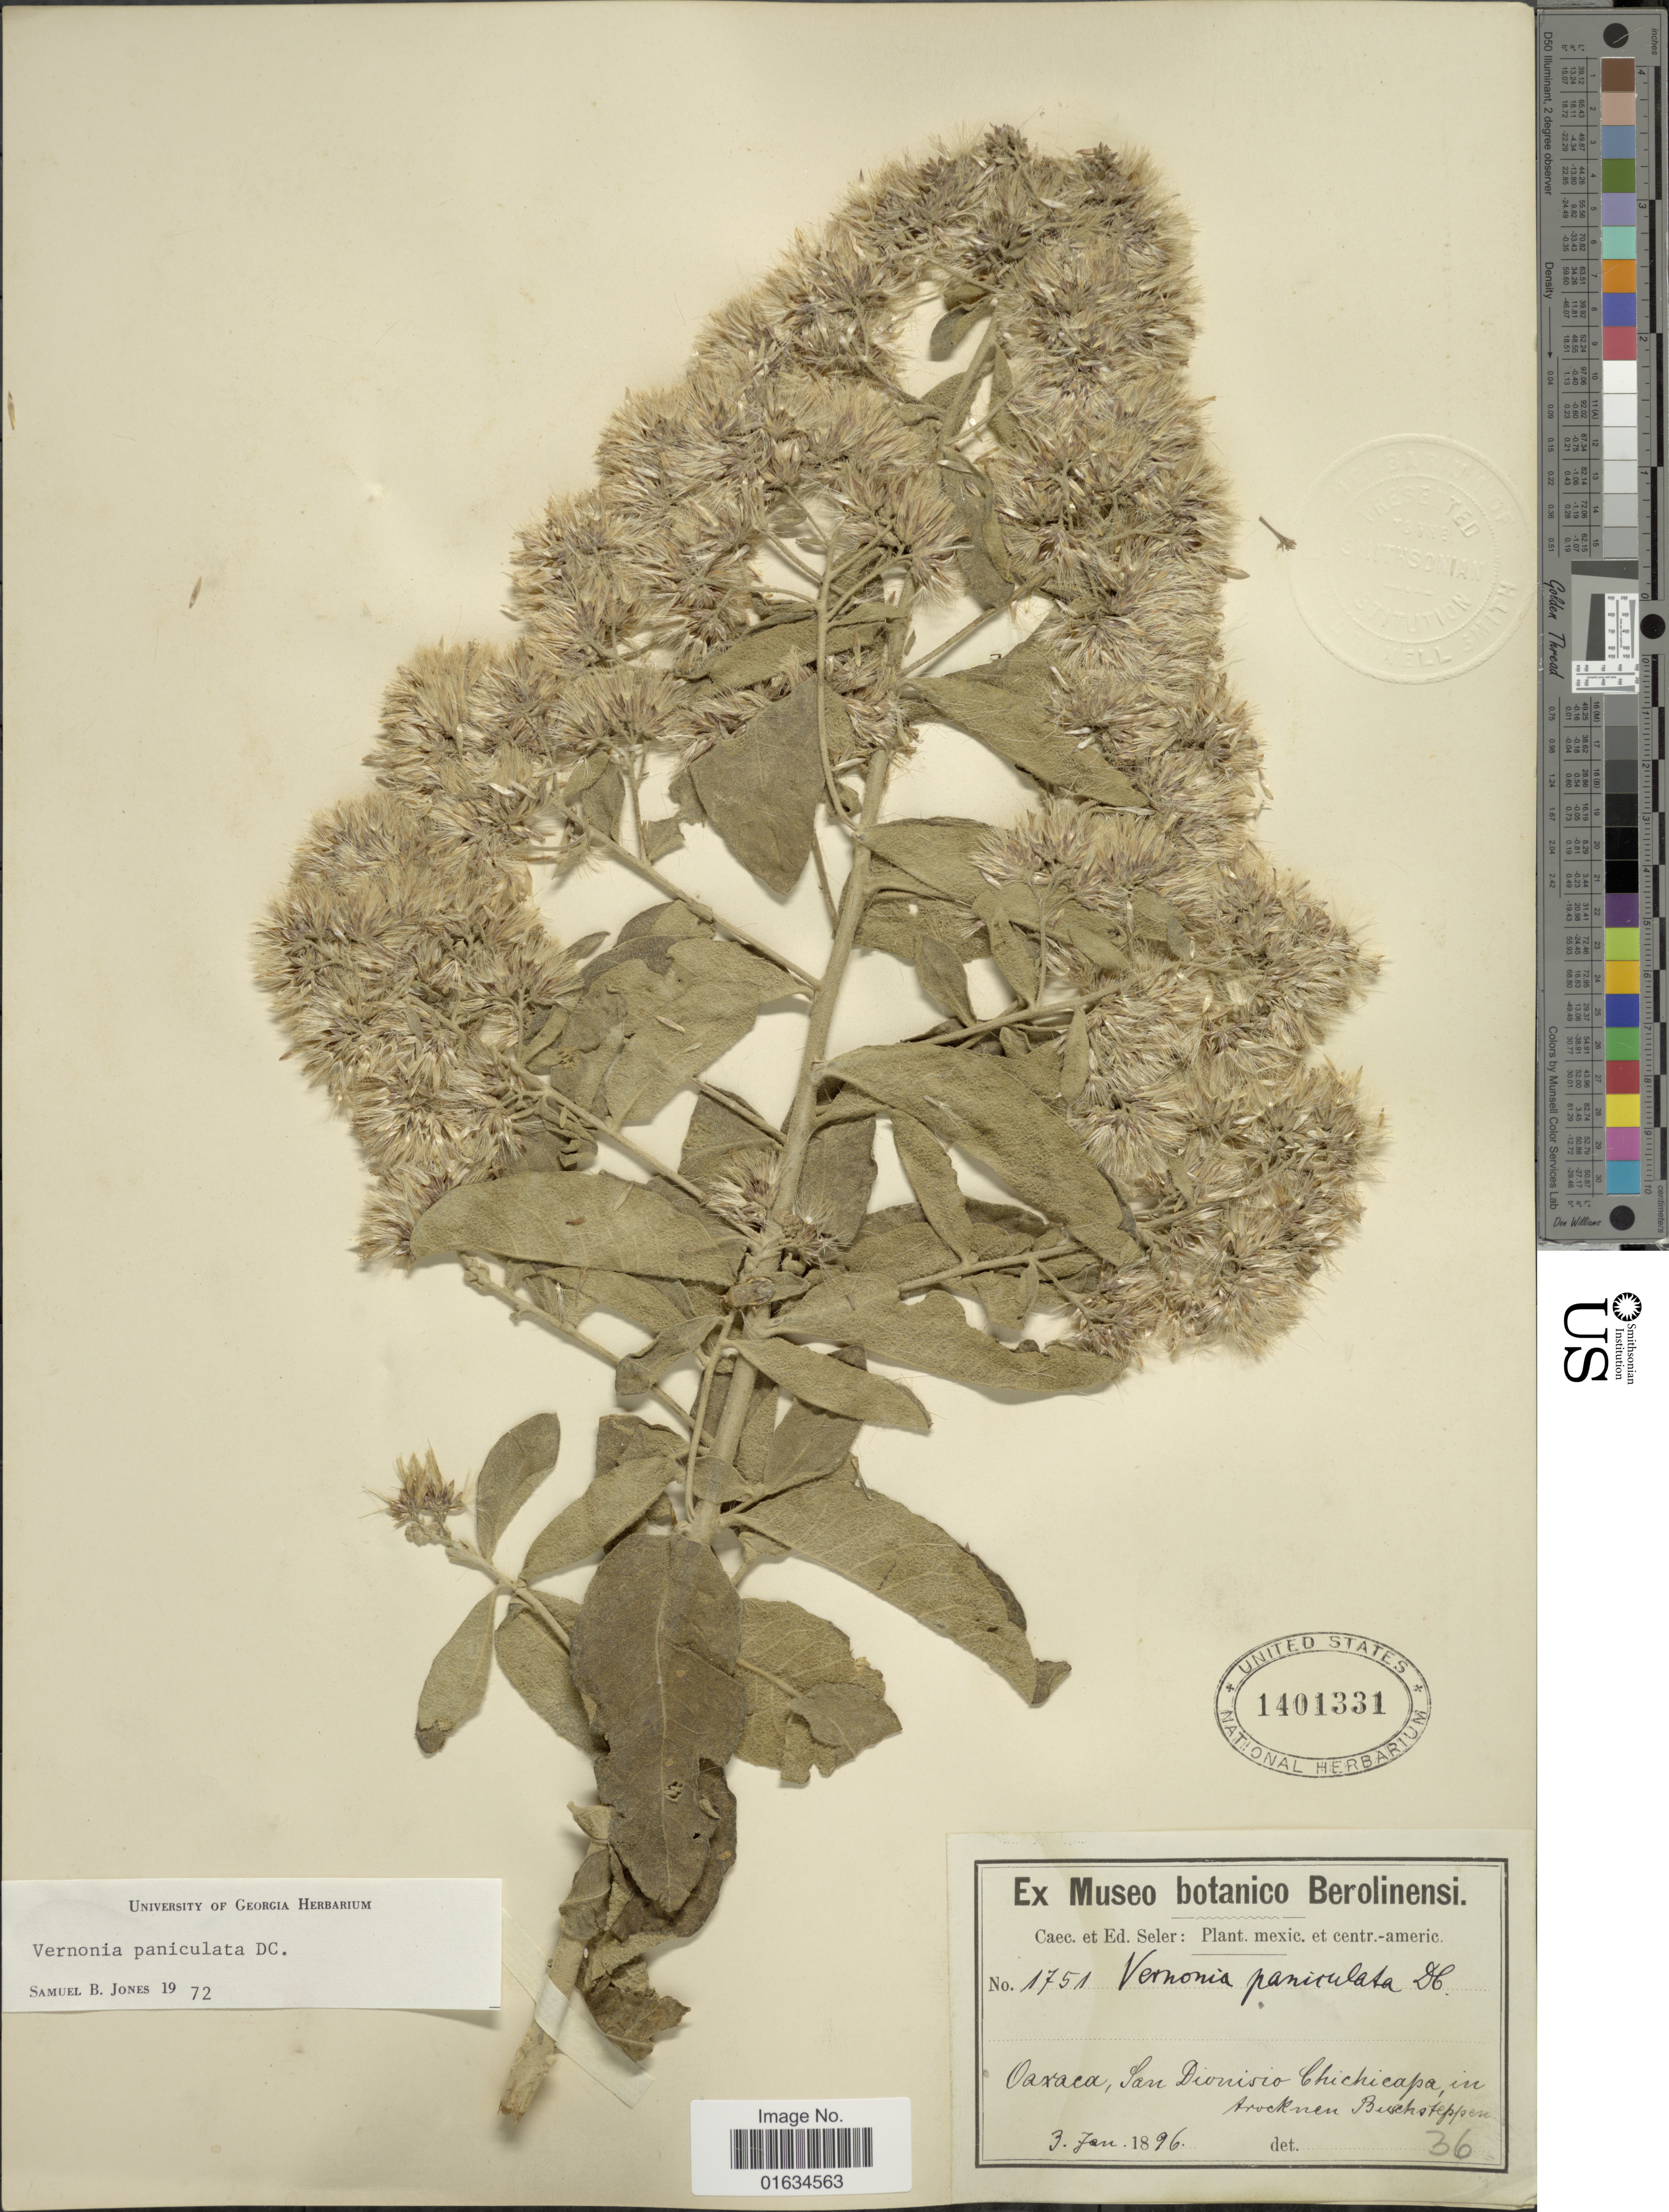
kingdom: Plantae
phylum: Tracheophyta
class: Magnoliopsida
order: Asterales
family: Asteraceae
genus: Vernonia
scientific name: Vernonia paniculata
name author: DC.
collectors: C. Seler & E. G. Seler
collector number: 1751*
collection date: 1896-01-03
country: Mexico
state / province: Oaxaca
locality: San Domisco, Chinchiapa in krocken buschosteppen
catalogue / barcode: US 1401331